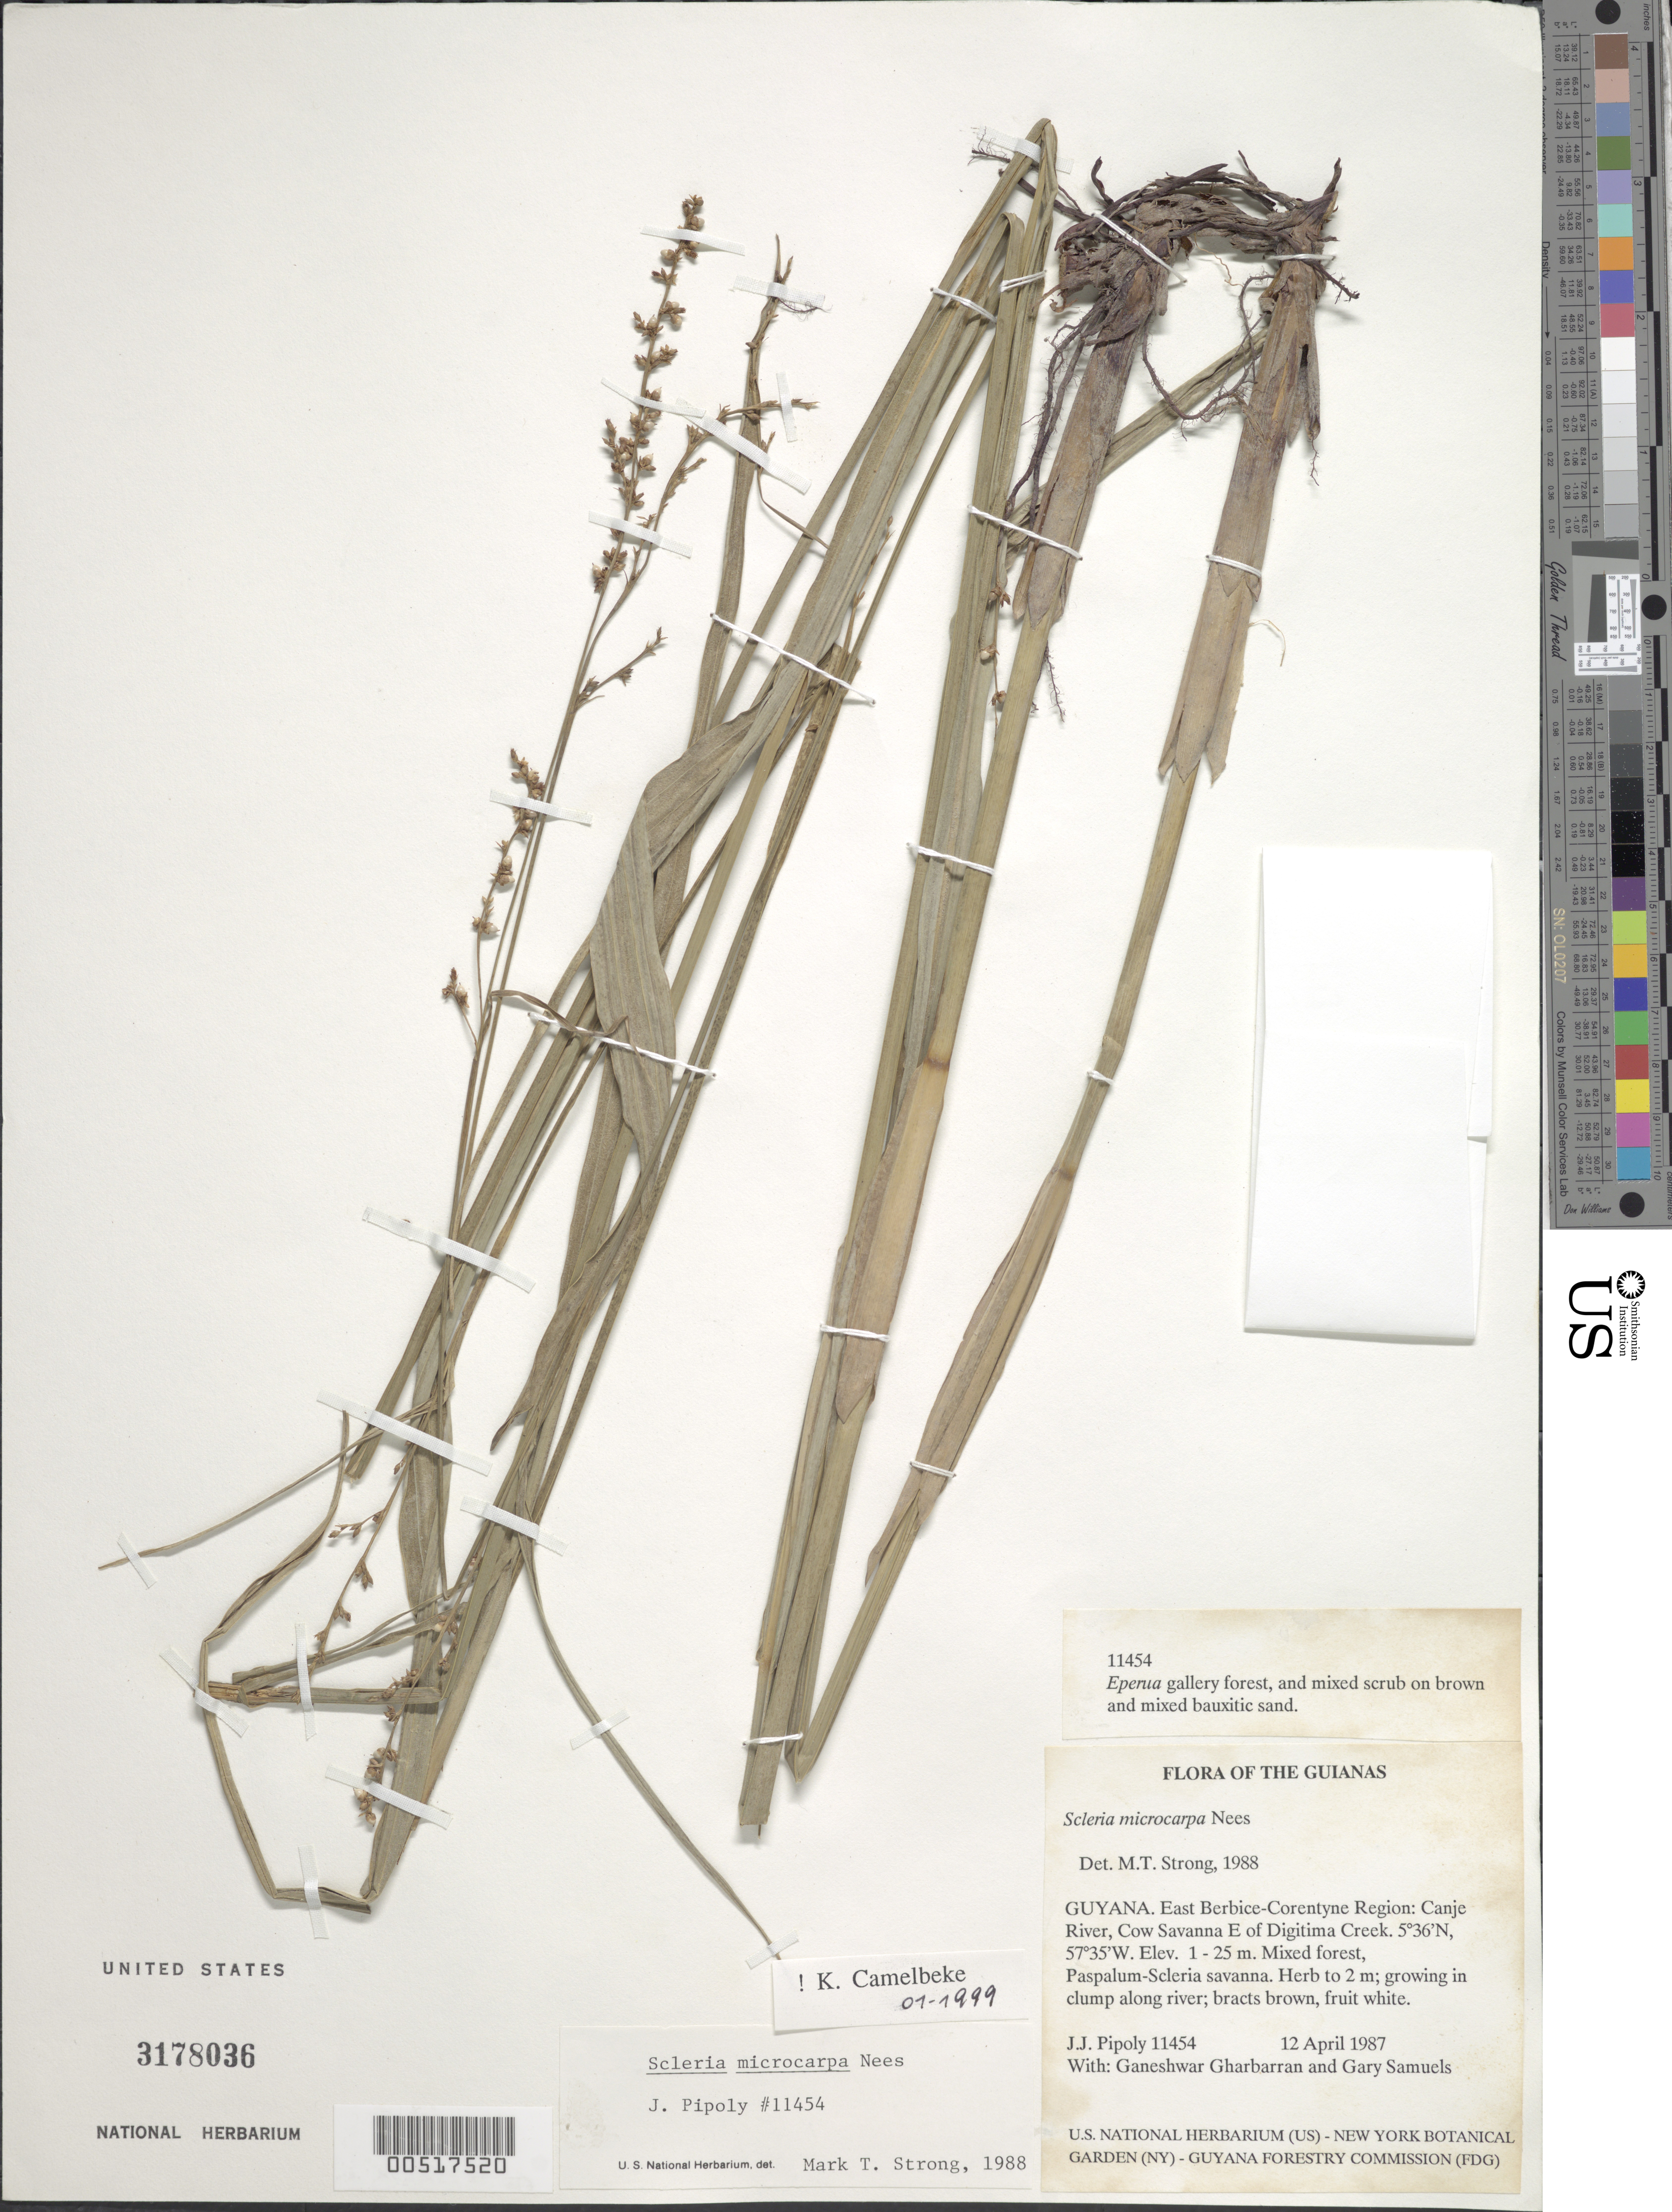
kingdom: Plantae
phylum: Tracheophyta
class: Liliopsida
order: Poales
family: Cyperaceae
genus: Scleria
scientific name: Scleria microcarpa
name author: Nees ex Kunth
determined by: Camelbeke, K.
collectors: J. J. Pipoly, G. Gharbarran & G. Samuels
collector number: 11454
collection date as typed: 12 April 1987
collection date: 1987-04-12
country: Guyana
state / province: E. Berbice-Corentyne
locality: Canje River, Cow Savanna E of Digitima Creek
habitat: Mixed forest, Paspalum-Scleria savanna, Eperua gallery forest and mixed scrub on brown and mixed bauxitic sand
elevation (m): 1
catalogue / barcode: US 3178036